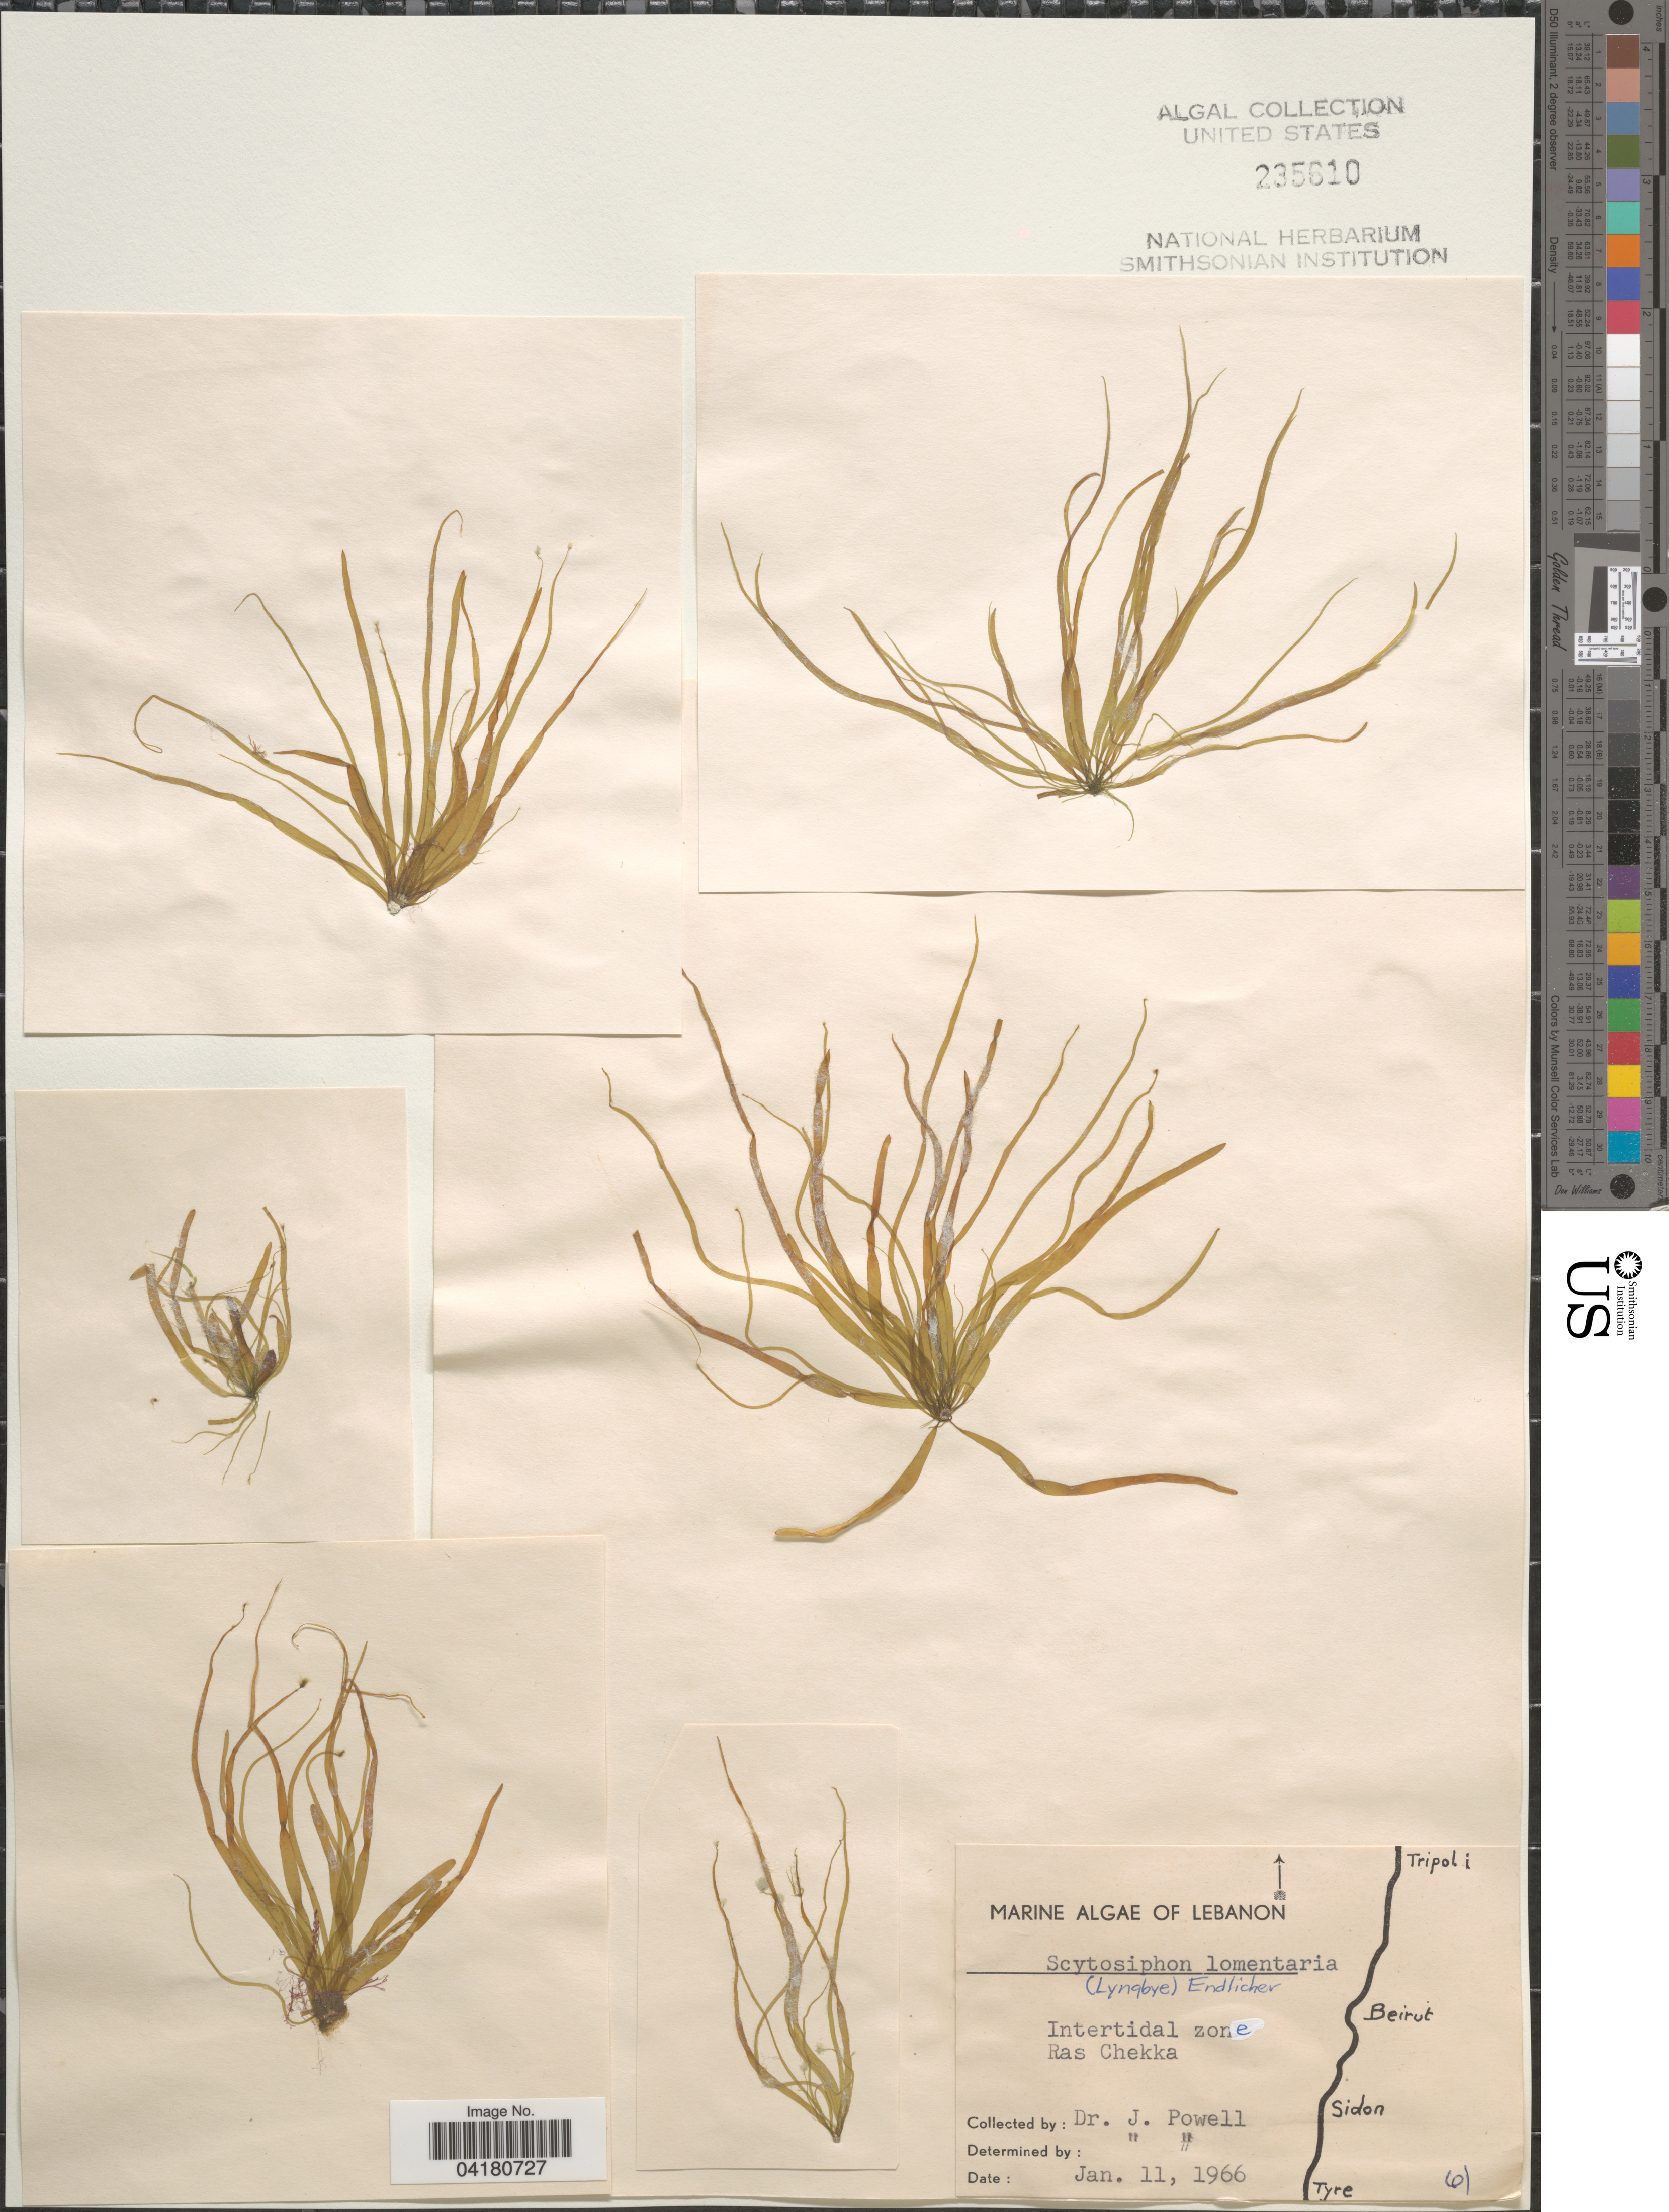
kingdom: Chromista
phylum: Ochrophyta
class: Phaeophyceae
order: Scytosiphonales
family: Scytosiphonaceae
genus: Scytosiphon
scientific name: Scytosiphon lomentaria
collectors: J. Powell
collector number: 61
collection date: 1966-06-11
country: Lebanon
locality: Intertidal zone. Ras Chekka.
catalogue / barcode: US 235610